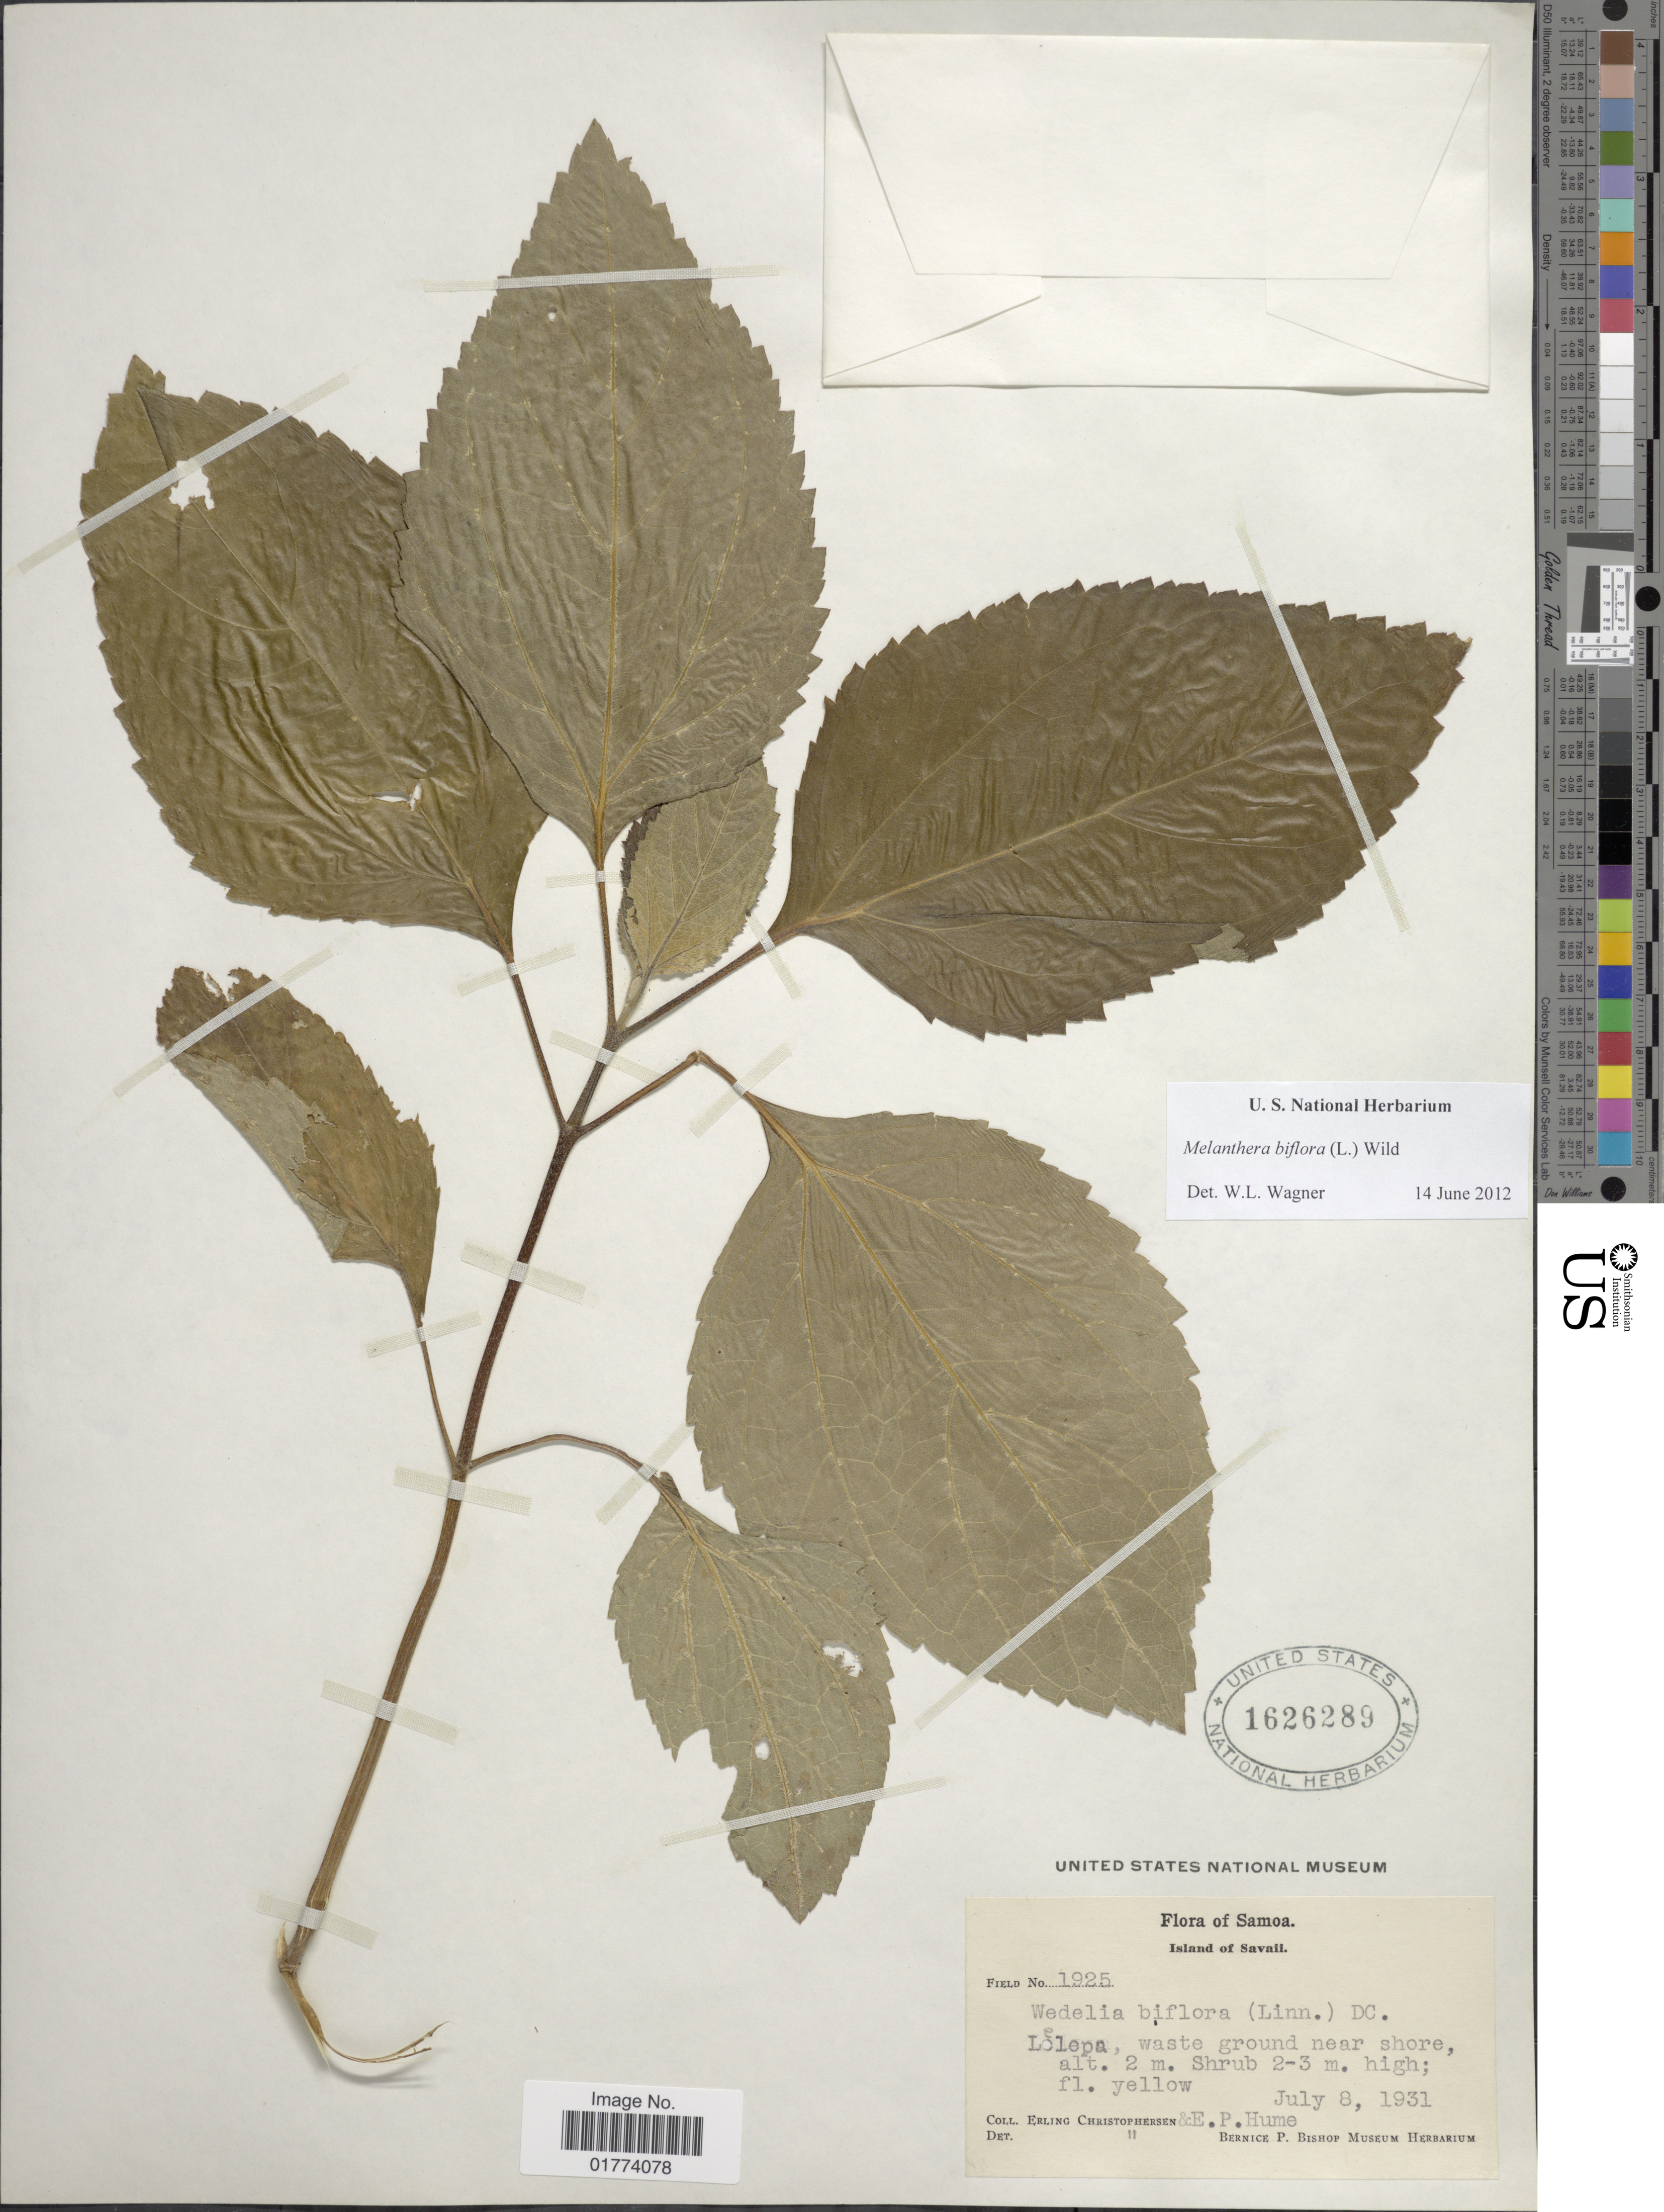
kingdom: Plantae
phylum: Tracheophyta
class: Magnoliopsida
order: Asterales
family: Asteraceae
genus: Wollastonia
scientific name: Wollastonia biflora var. biflora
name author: (L.) DC.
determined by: Wagner, W. L., (BOT), Smithsonian Institution - National Museum of Natural History (UNITED STATES)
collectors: E. Christophersen & E. P. Hume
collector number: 1925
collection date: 1931-07-08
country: Samoa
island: Savai'i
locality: Samoa, Lelepa, Island of Savaii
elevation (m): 2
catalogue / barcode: US 1626289